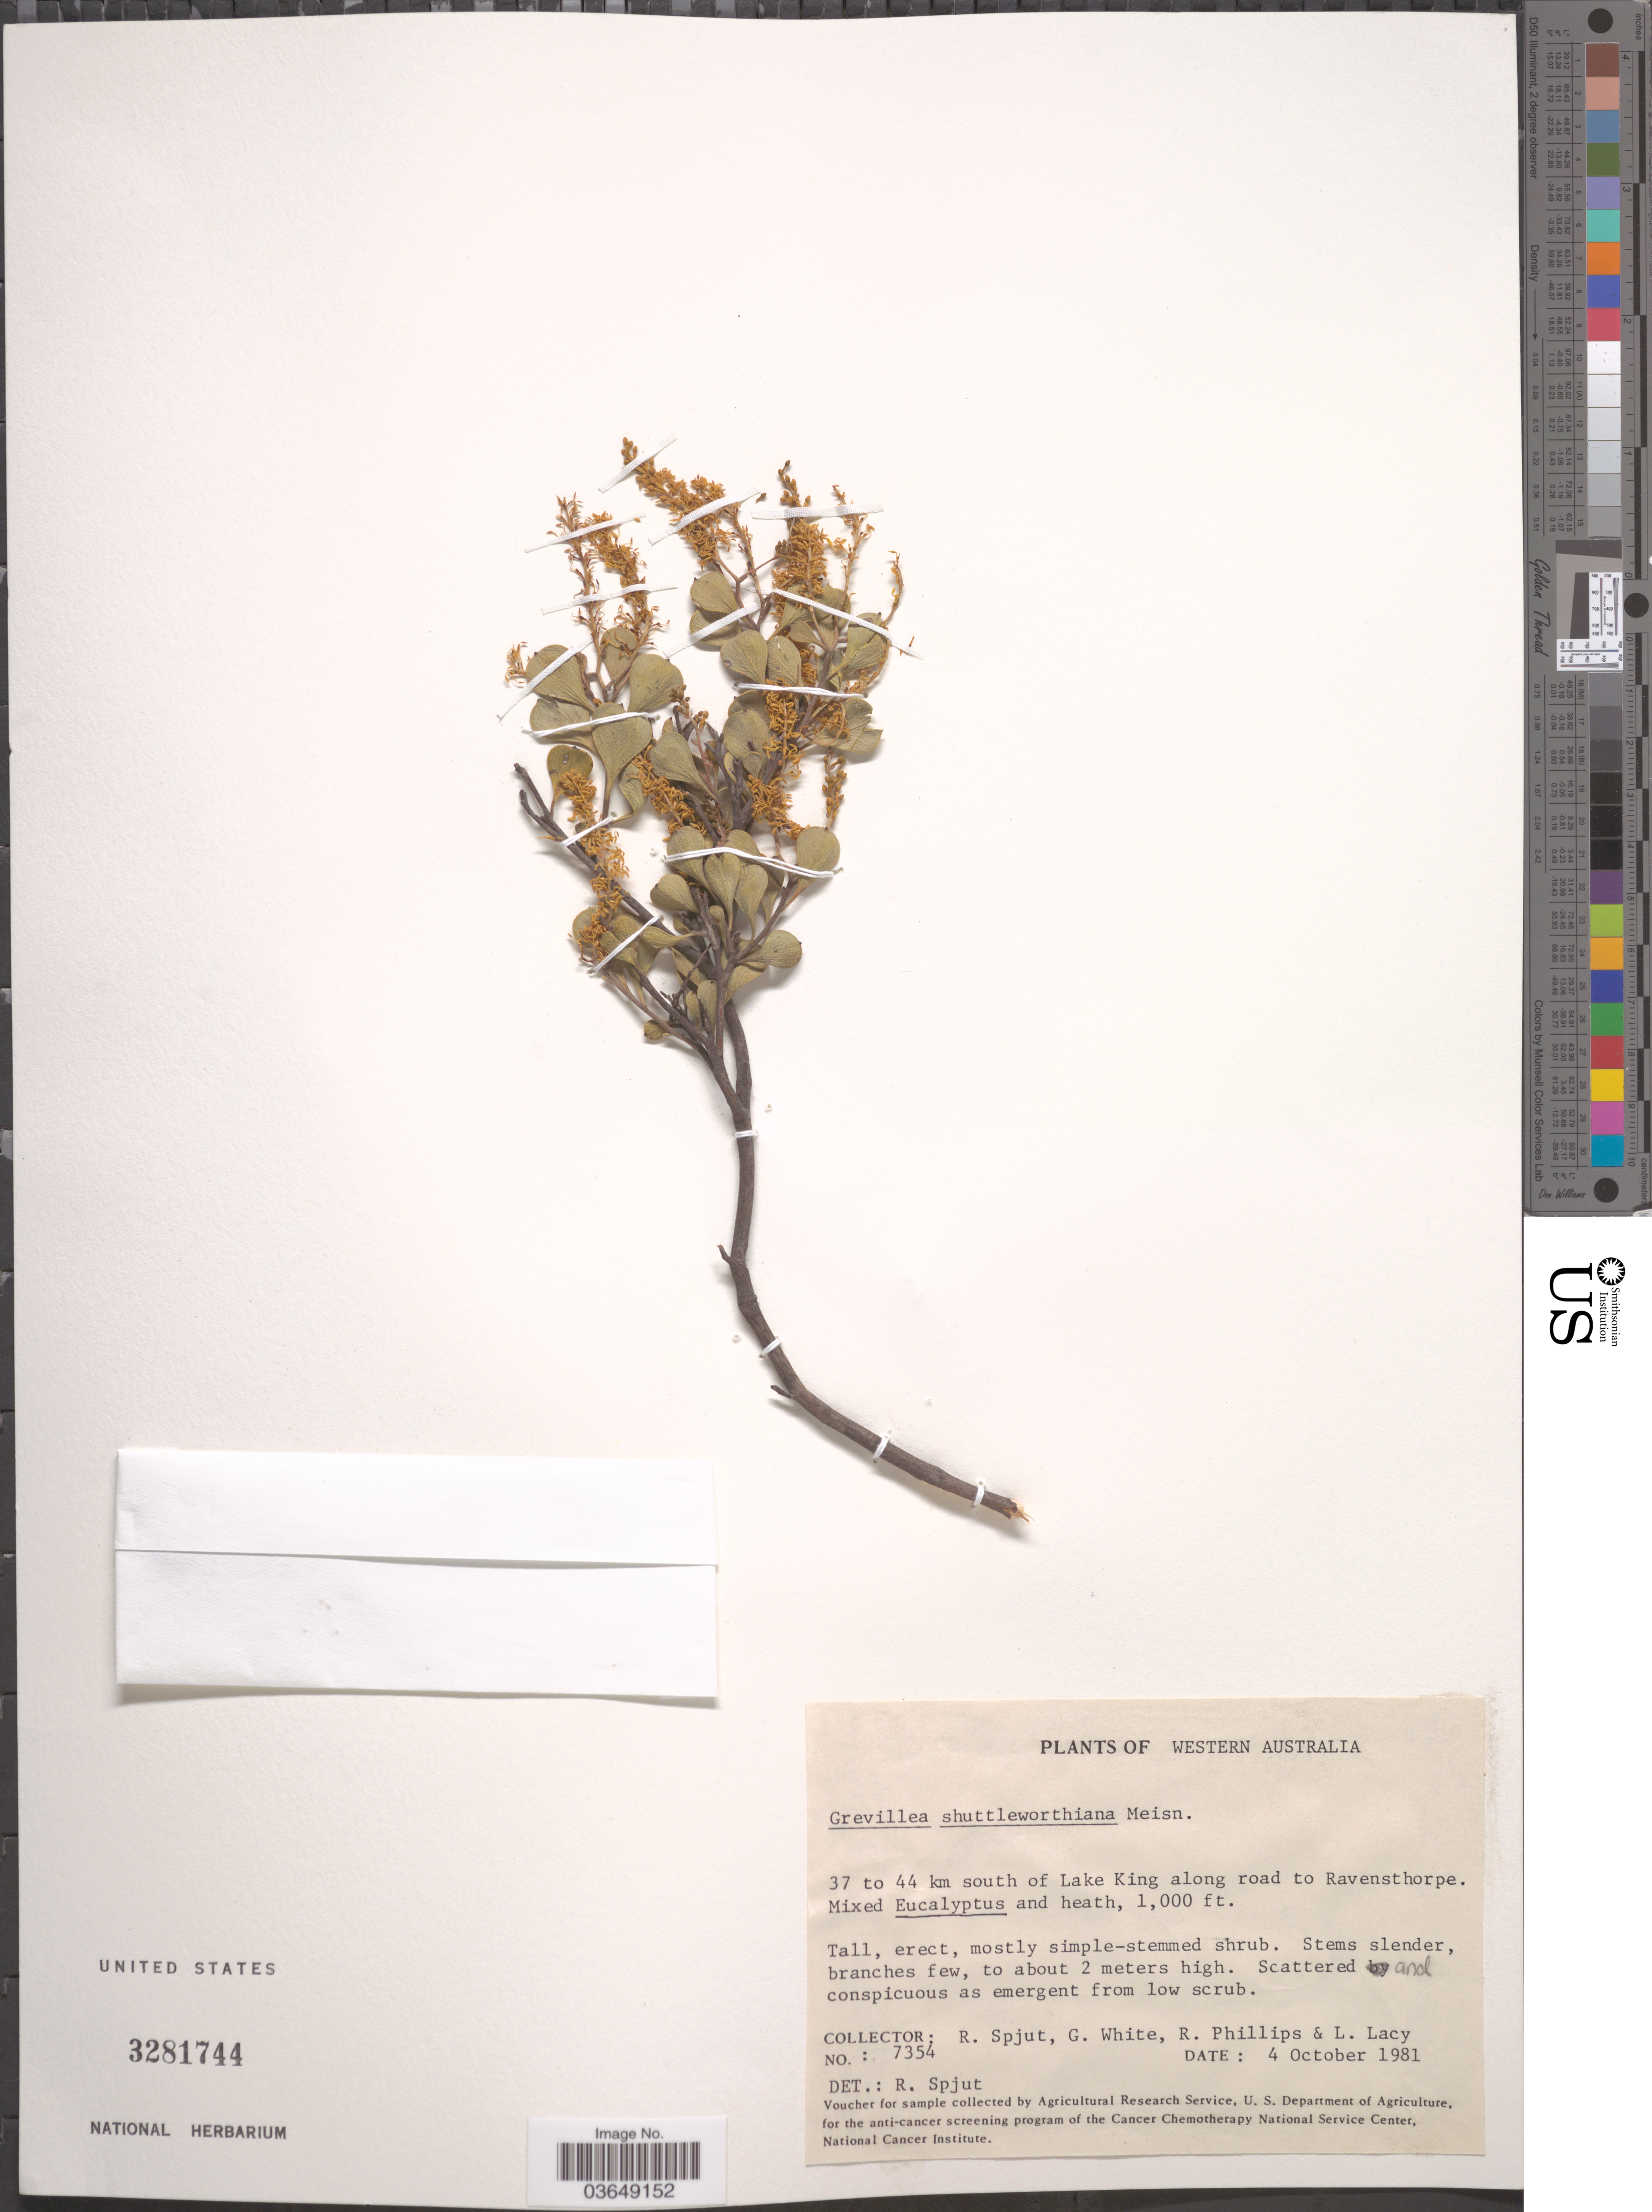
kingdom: Plantae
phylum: Tracheophyta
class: Magnoliopsida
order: Proteales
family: Proteaceae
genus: Grevillea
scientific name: Grevillea shuttleworthiana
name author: Meisn.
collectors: R. Spjut, G. White, R. Phillips & L. Lacy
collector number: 7354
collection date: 1981-10-04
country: Australia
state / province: Western Australia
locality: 37 to 44 km south of Lake King along road to Ravensthorpe.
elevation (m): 305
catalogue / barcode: US 3281744